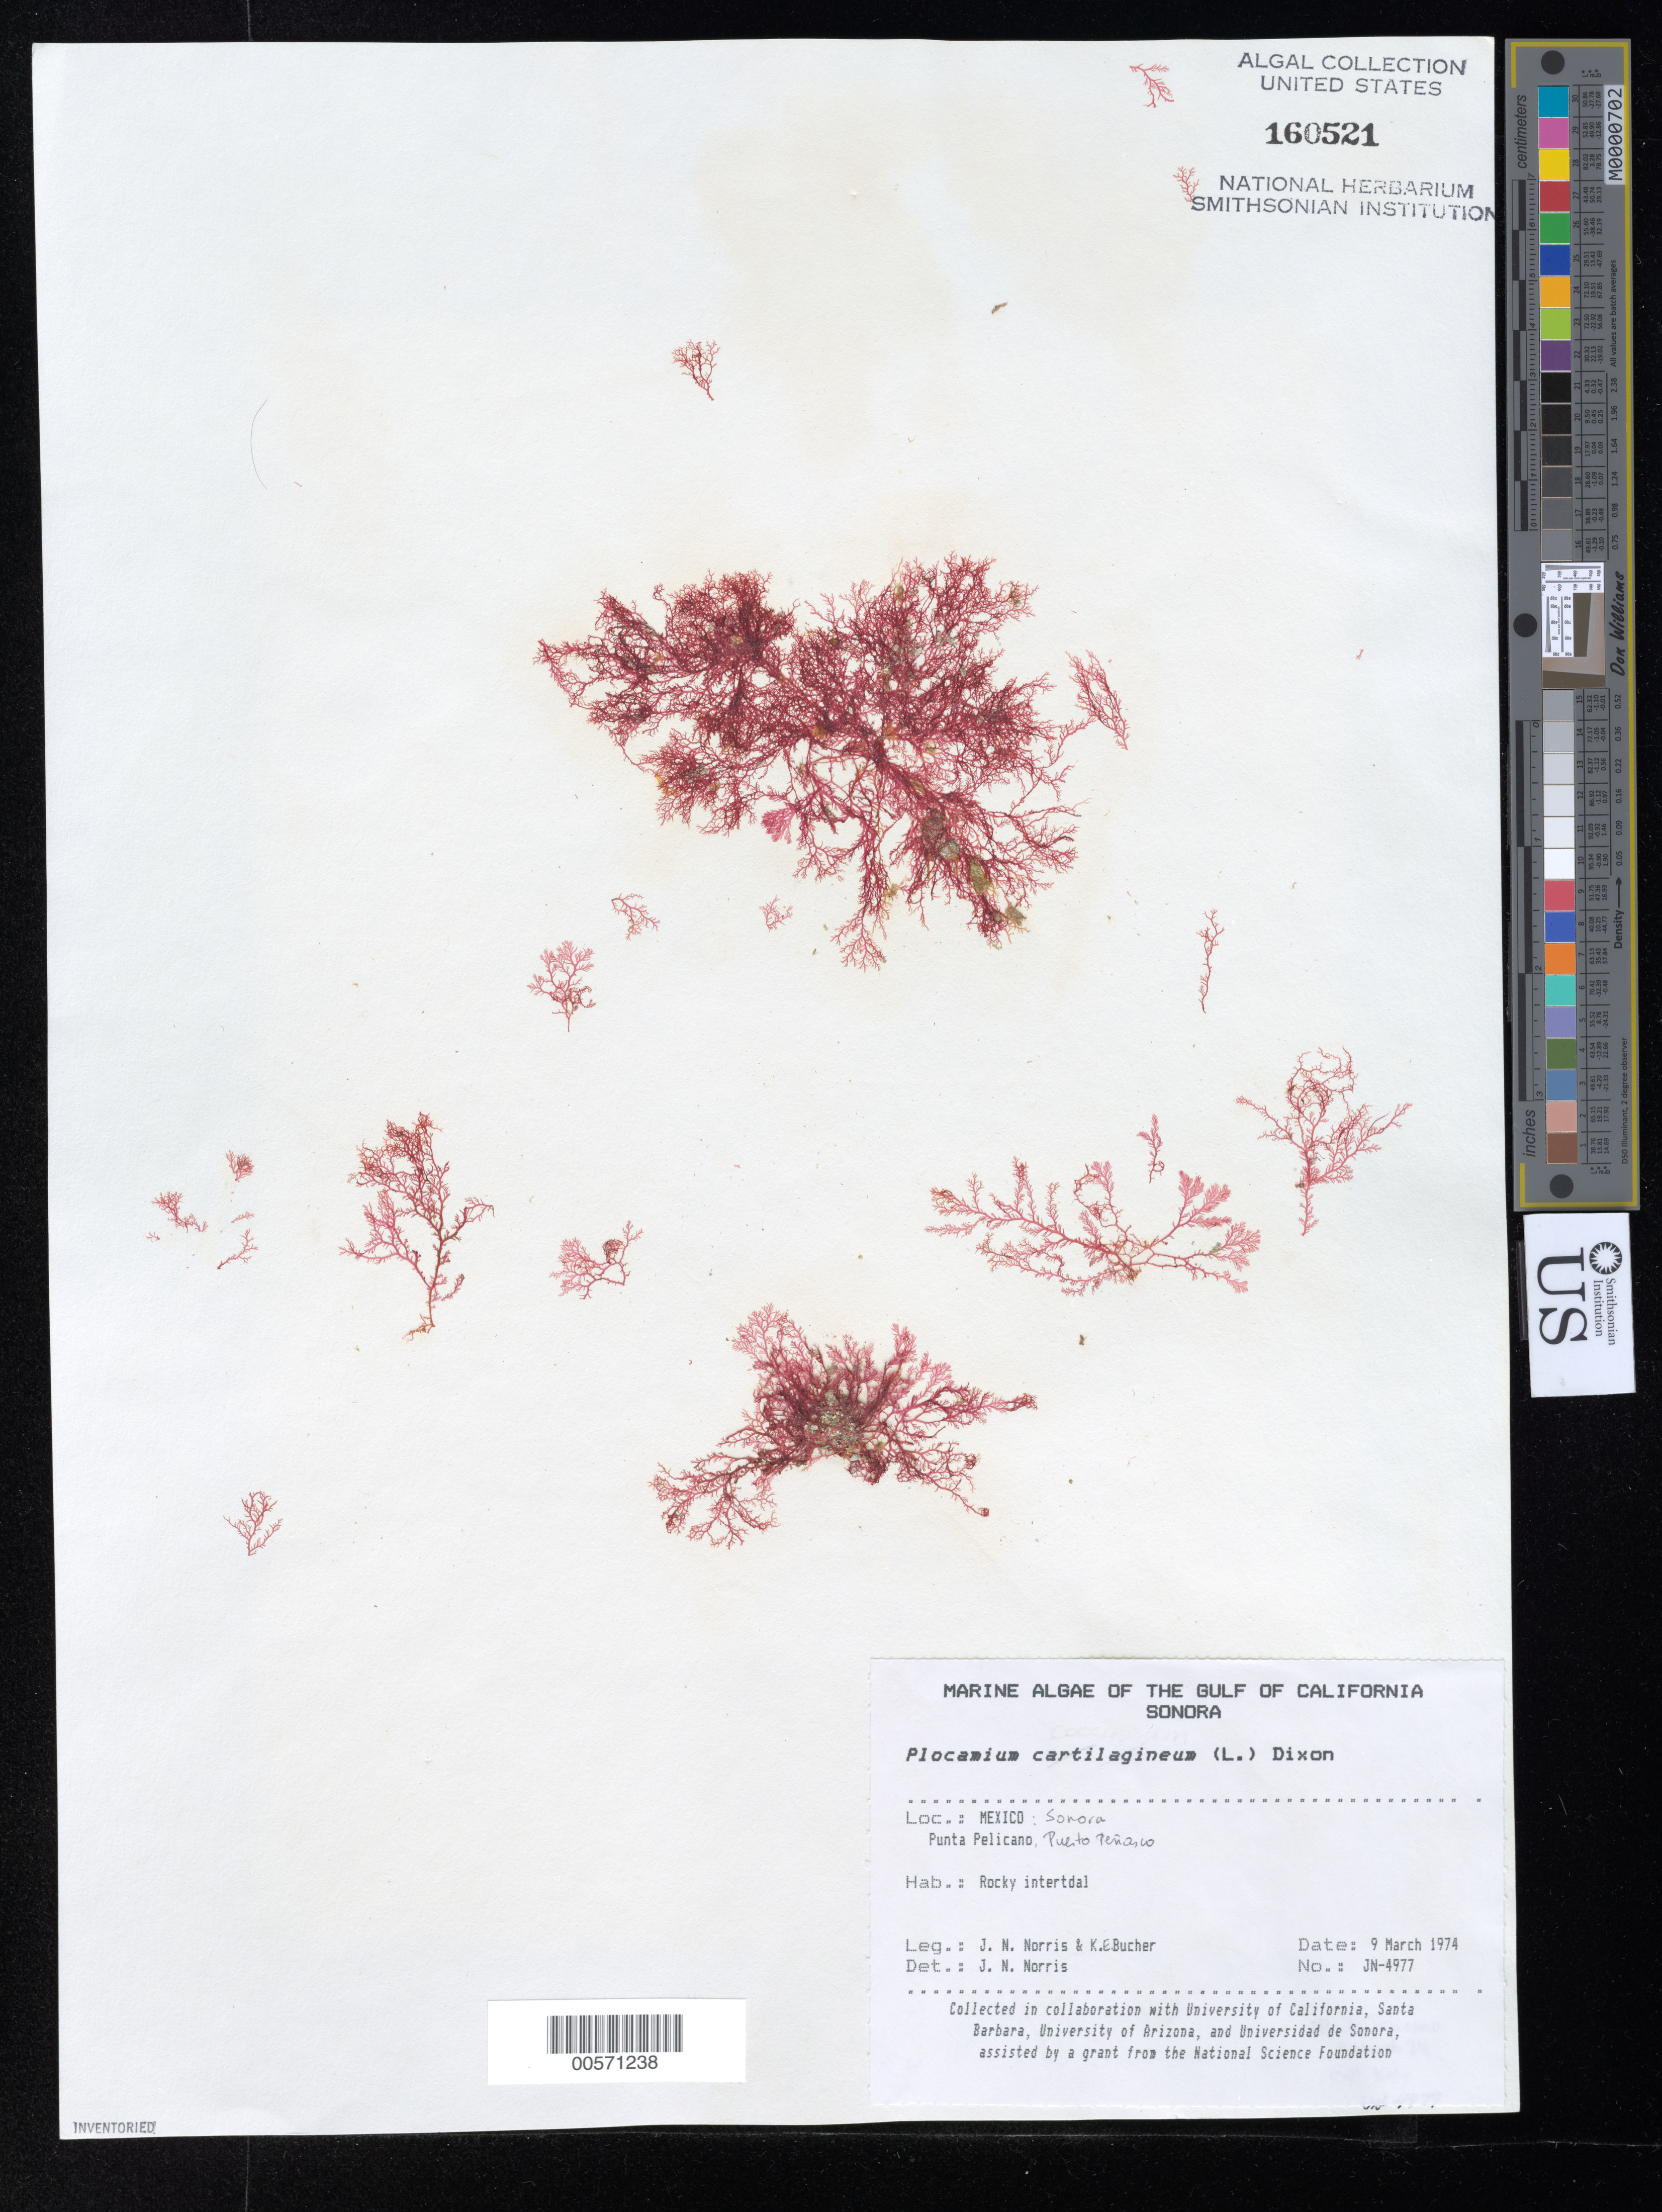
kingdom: Plantae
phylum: Rhodophyta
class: Florideophyceae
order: Plocamiales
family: Plocamiaceae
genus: Plocamium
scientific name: Plocamium cartilagineum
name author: (L.) P.S. Dixon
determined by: Norris, James N.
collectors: J. N. Norris & K. E. Bucher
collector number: JN-4977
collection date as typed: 09 Mar 1974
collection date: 1974-03-09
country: Mexico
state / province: Sonora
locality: Punta Pelicano, Puerto Penasco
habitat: Rocky intertidal.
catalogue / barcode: US 160521